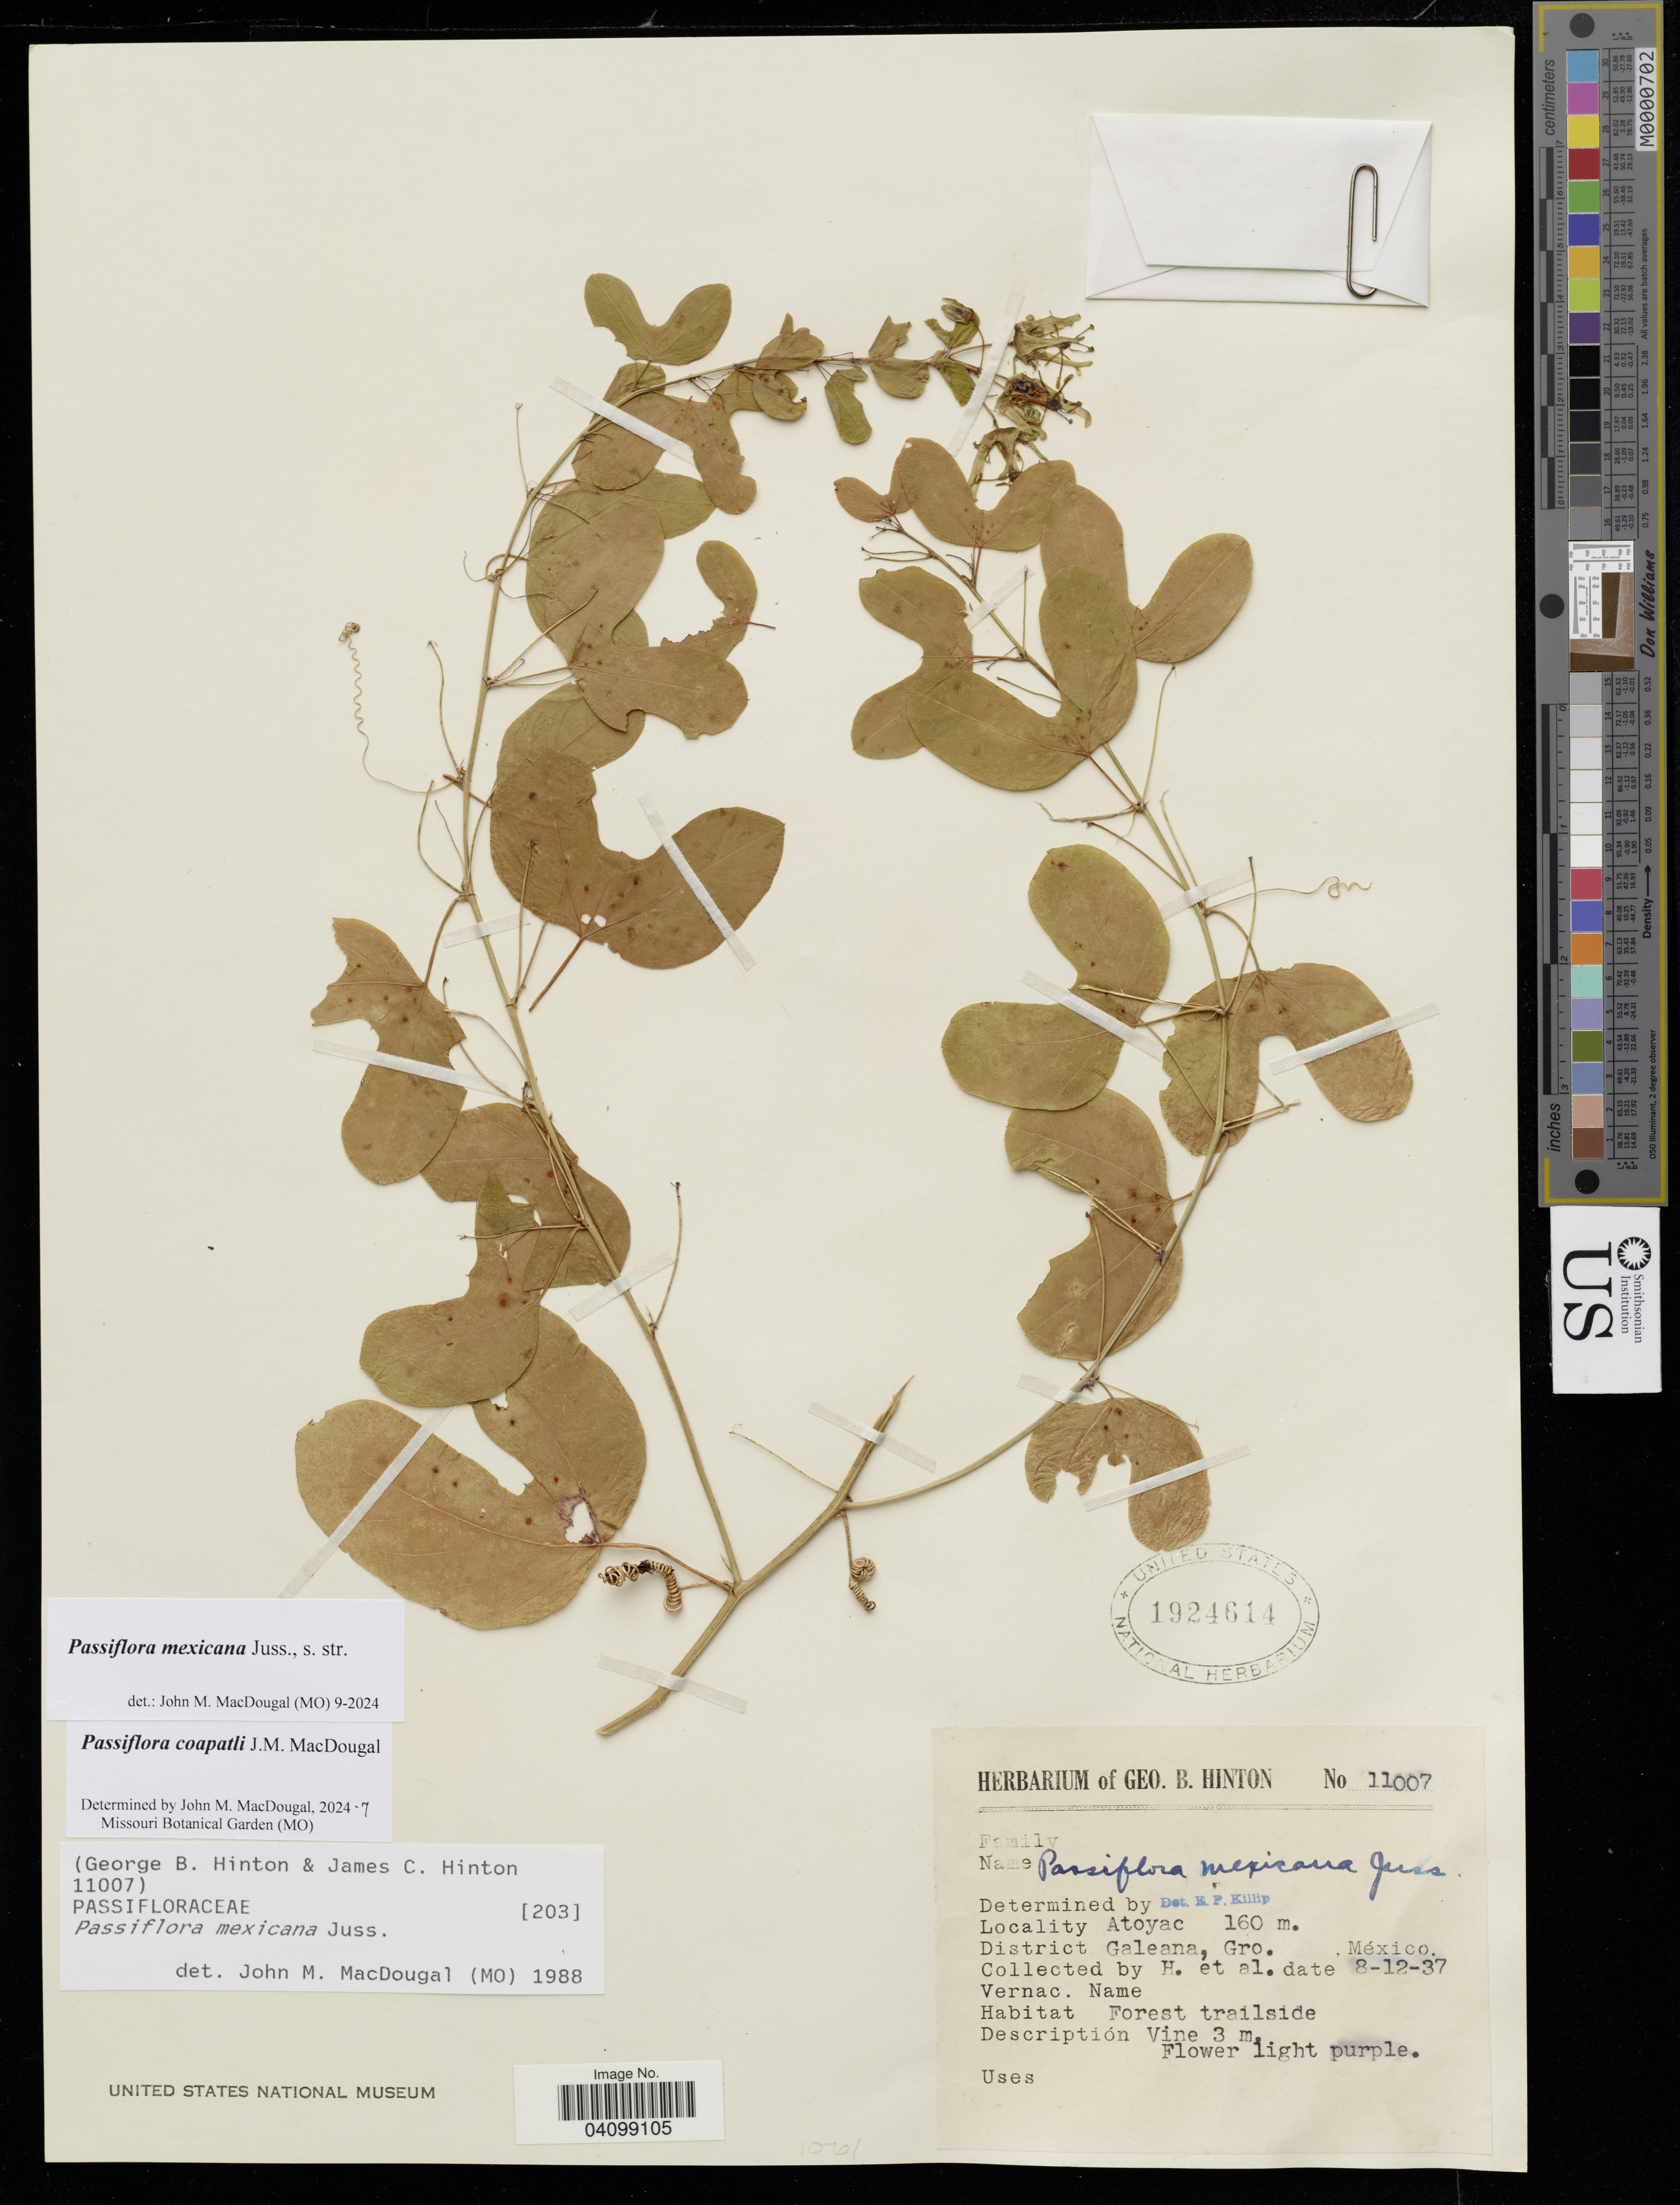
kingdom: Plantae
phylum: Tracheophyta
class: Magnoliopsida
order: Malpighiales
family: Passifloraceae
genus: Passiflora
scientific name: Passiflora mexicana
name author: Juss.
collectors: G. B. Hinton & et al.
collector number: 11007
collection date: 1937-12-08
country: Mexico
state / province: Guerrero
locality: Atoyac. Galeana.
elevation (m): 160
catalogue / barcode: US 1924614